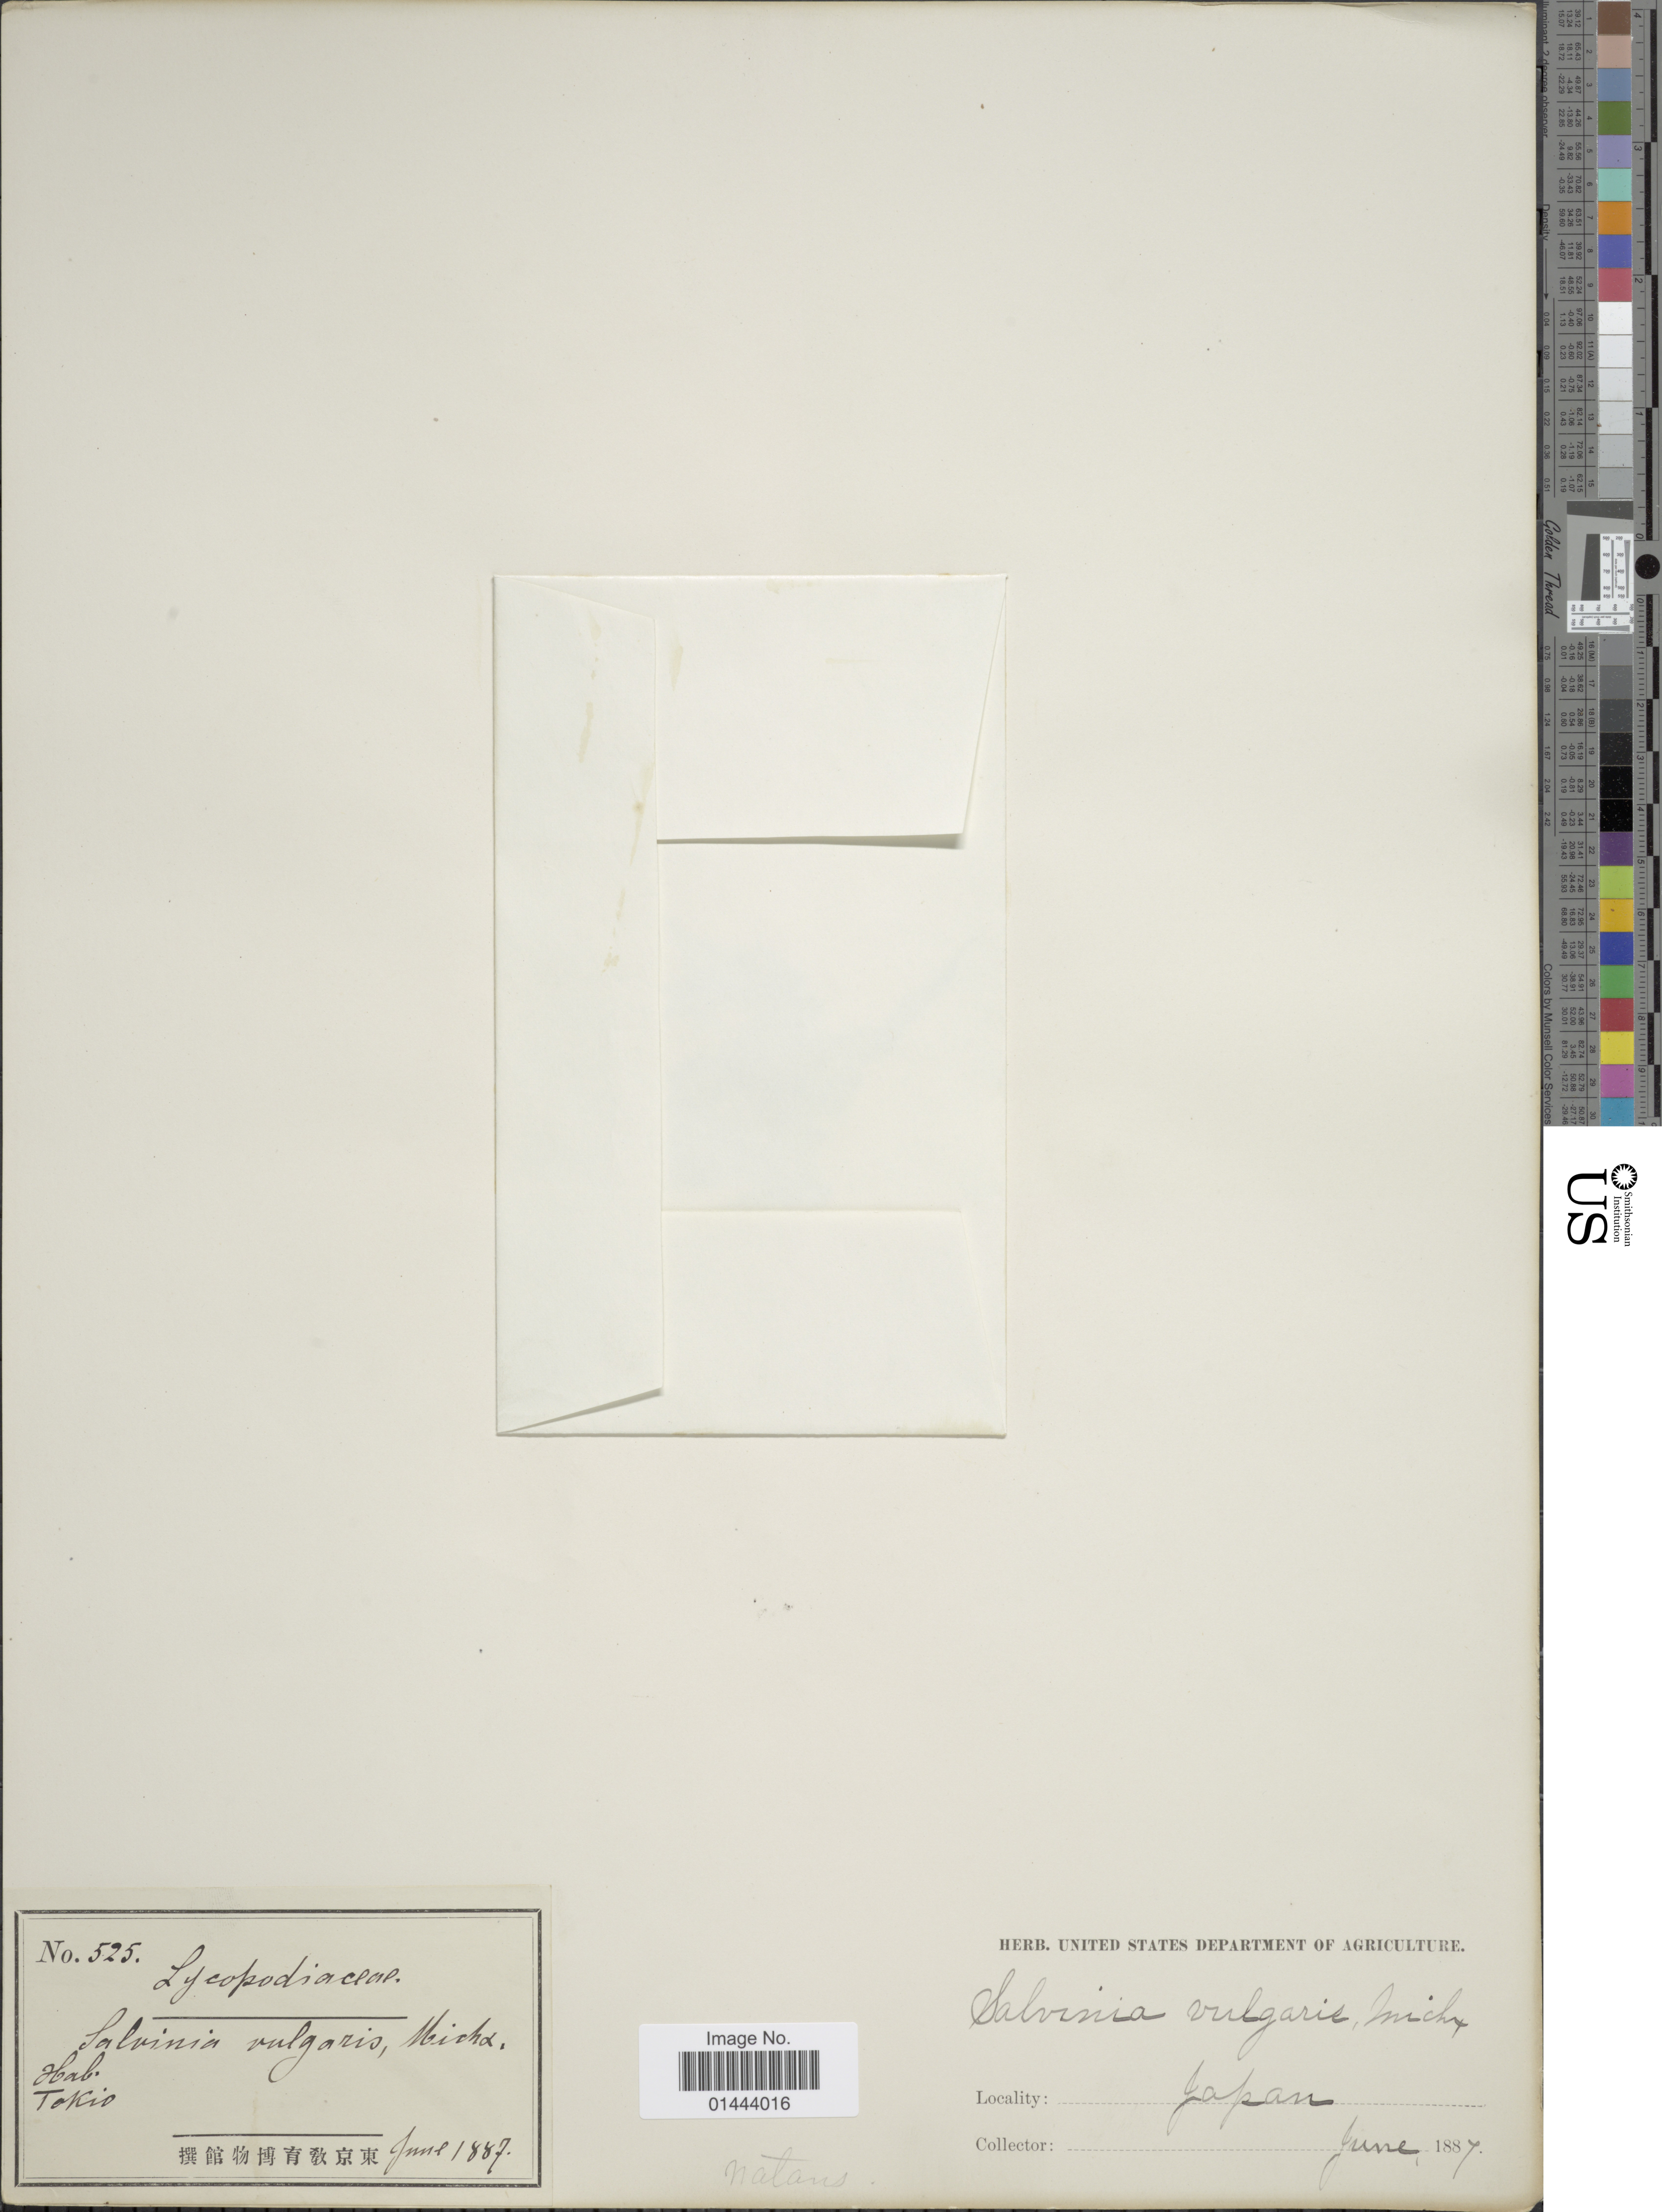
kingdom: Plantae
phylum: Tracheophyta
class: Polypodiopsida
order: Salviniales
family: Salviniaceae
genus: Salvinia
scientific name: Salvinia natans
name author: (L.) All.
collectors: Facchini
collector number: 525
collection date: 1887-06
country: Japan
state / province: Tokyo, Federal City of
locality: Tokio